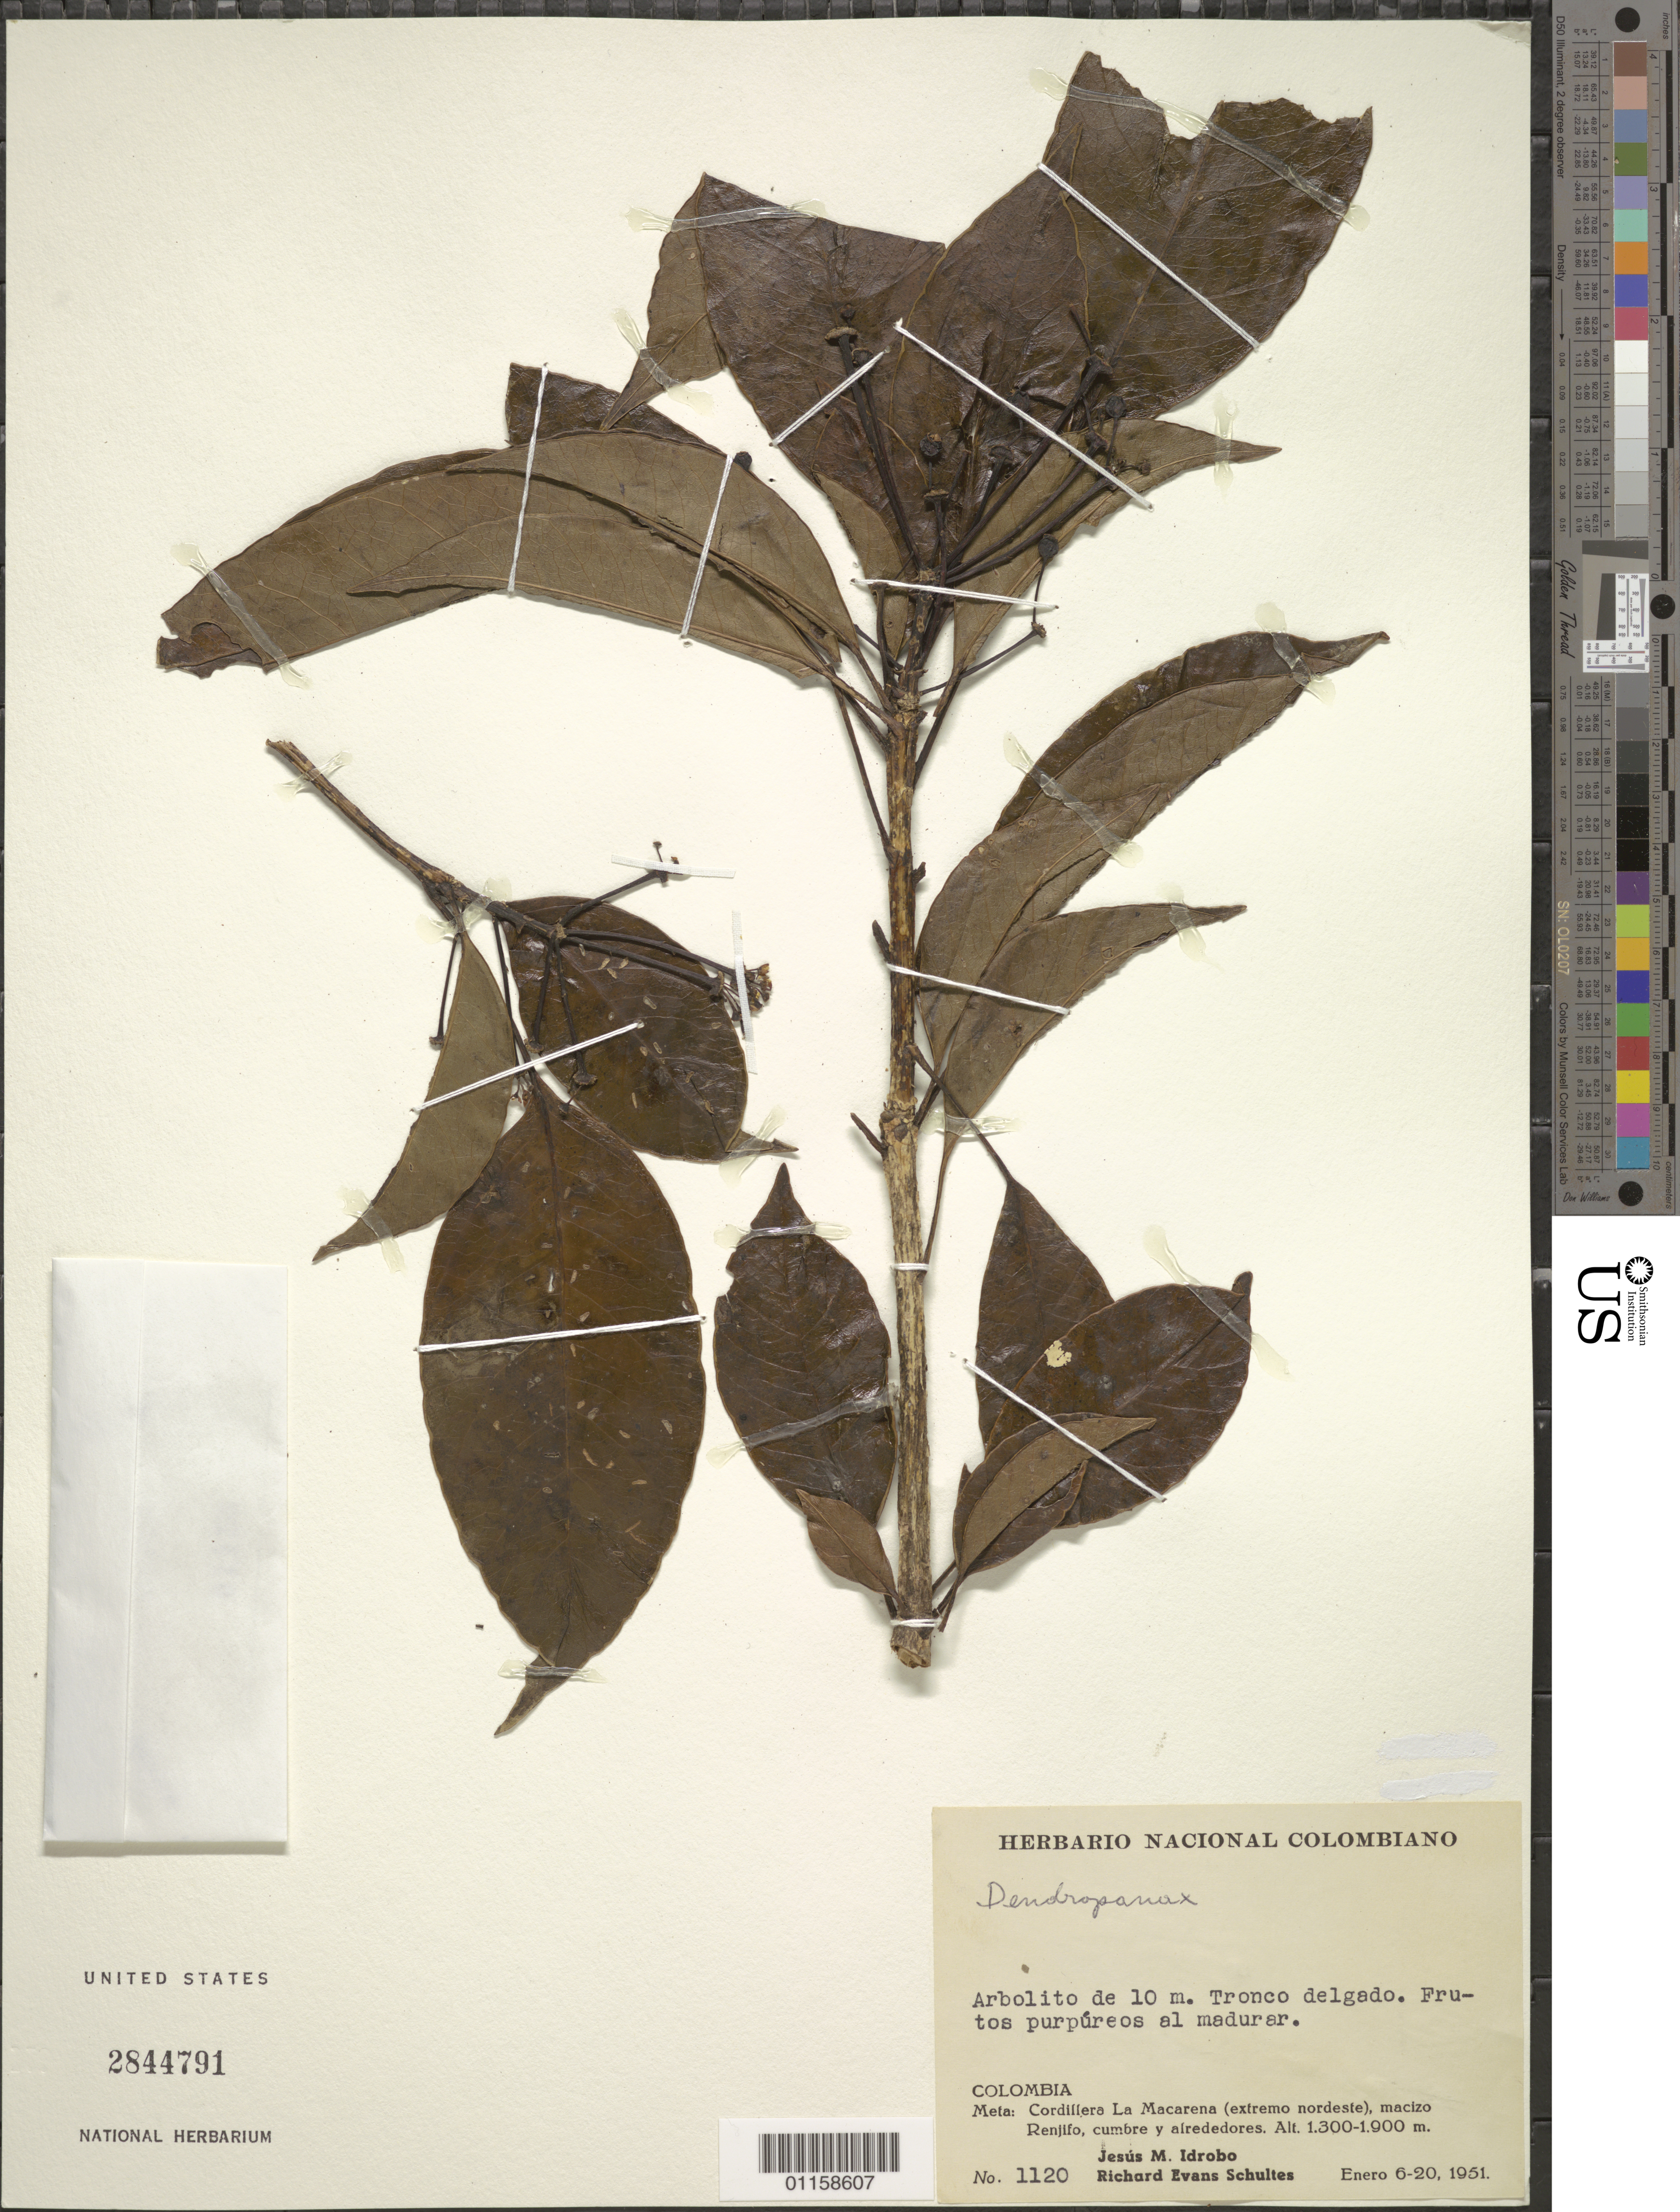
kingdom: Plantae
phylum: Tracheophyta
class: Magnoliopsida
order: Apiales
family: Araliaceae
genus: Dendropanax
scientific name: Dendropanax sp.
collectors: J. M. Idrobo & R. E. Schultes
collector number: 1120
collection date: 1951-01-06/1951-01-20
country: Colombia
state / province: Meta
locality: Cordillera La Macarena.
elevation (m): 1300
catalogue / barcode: US 2844791